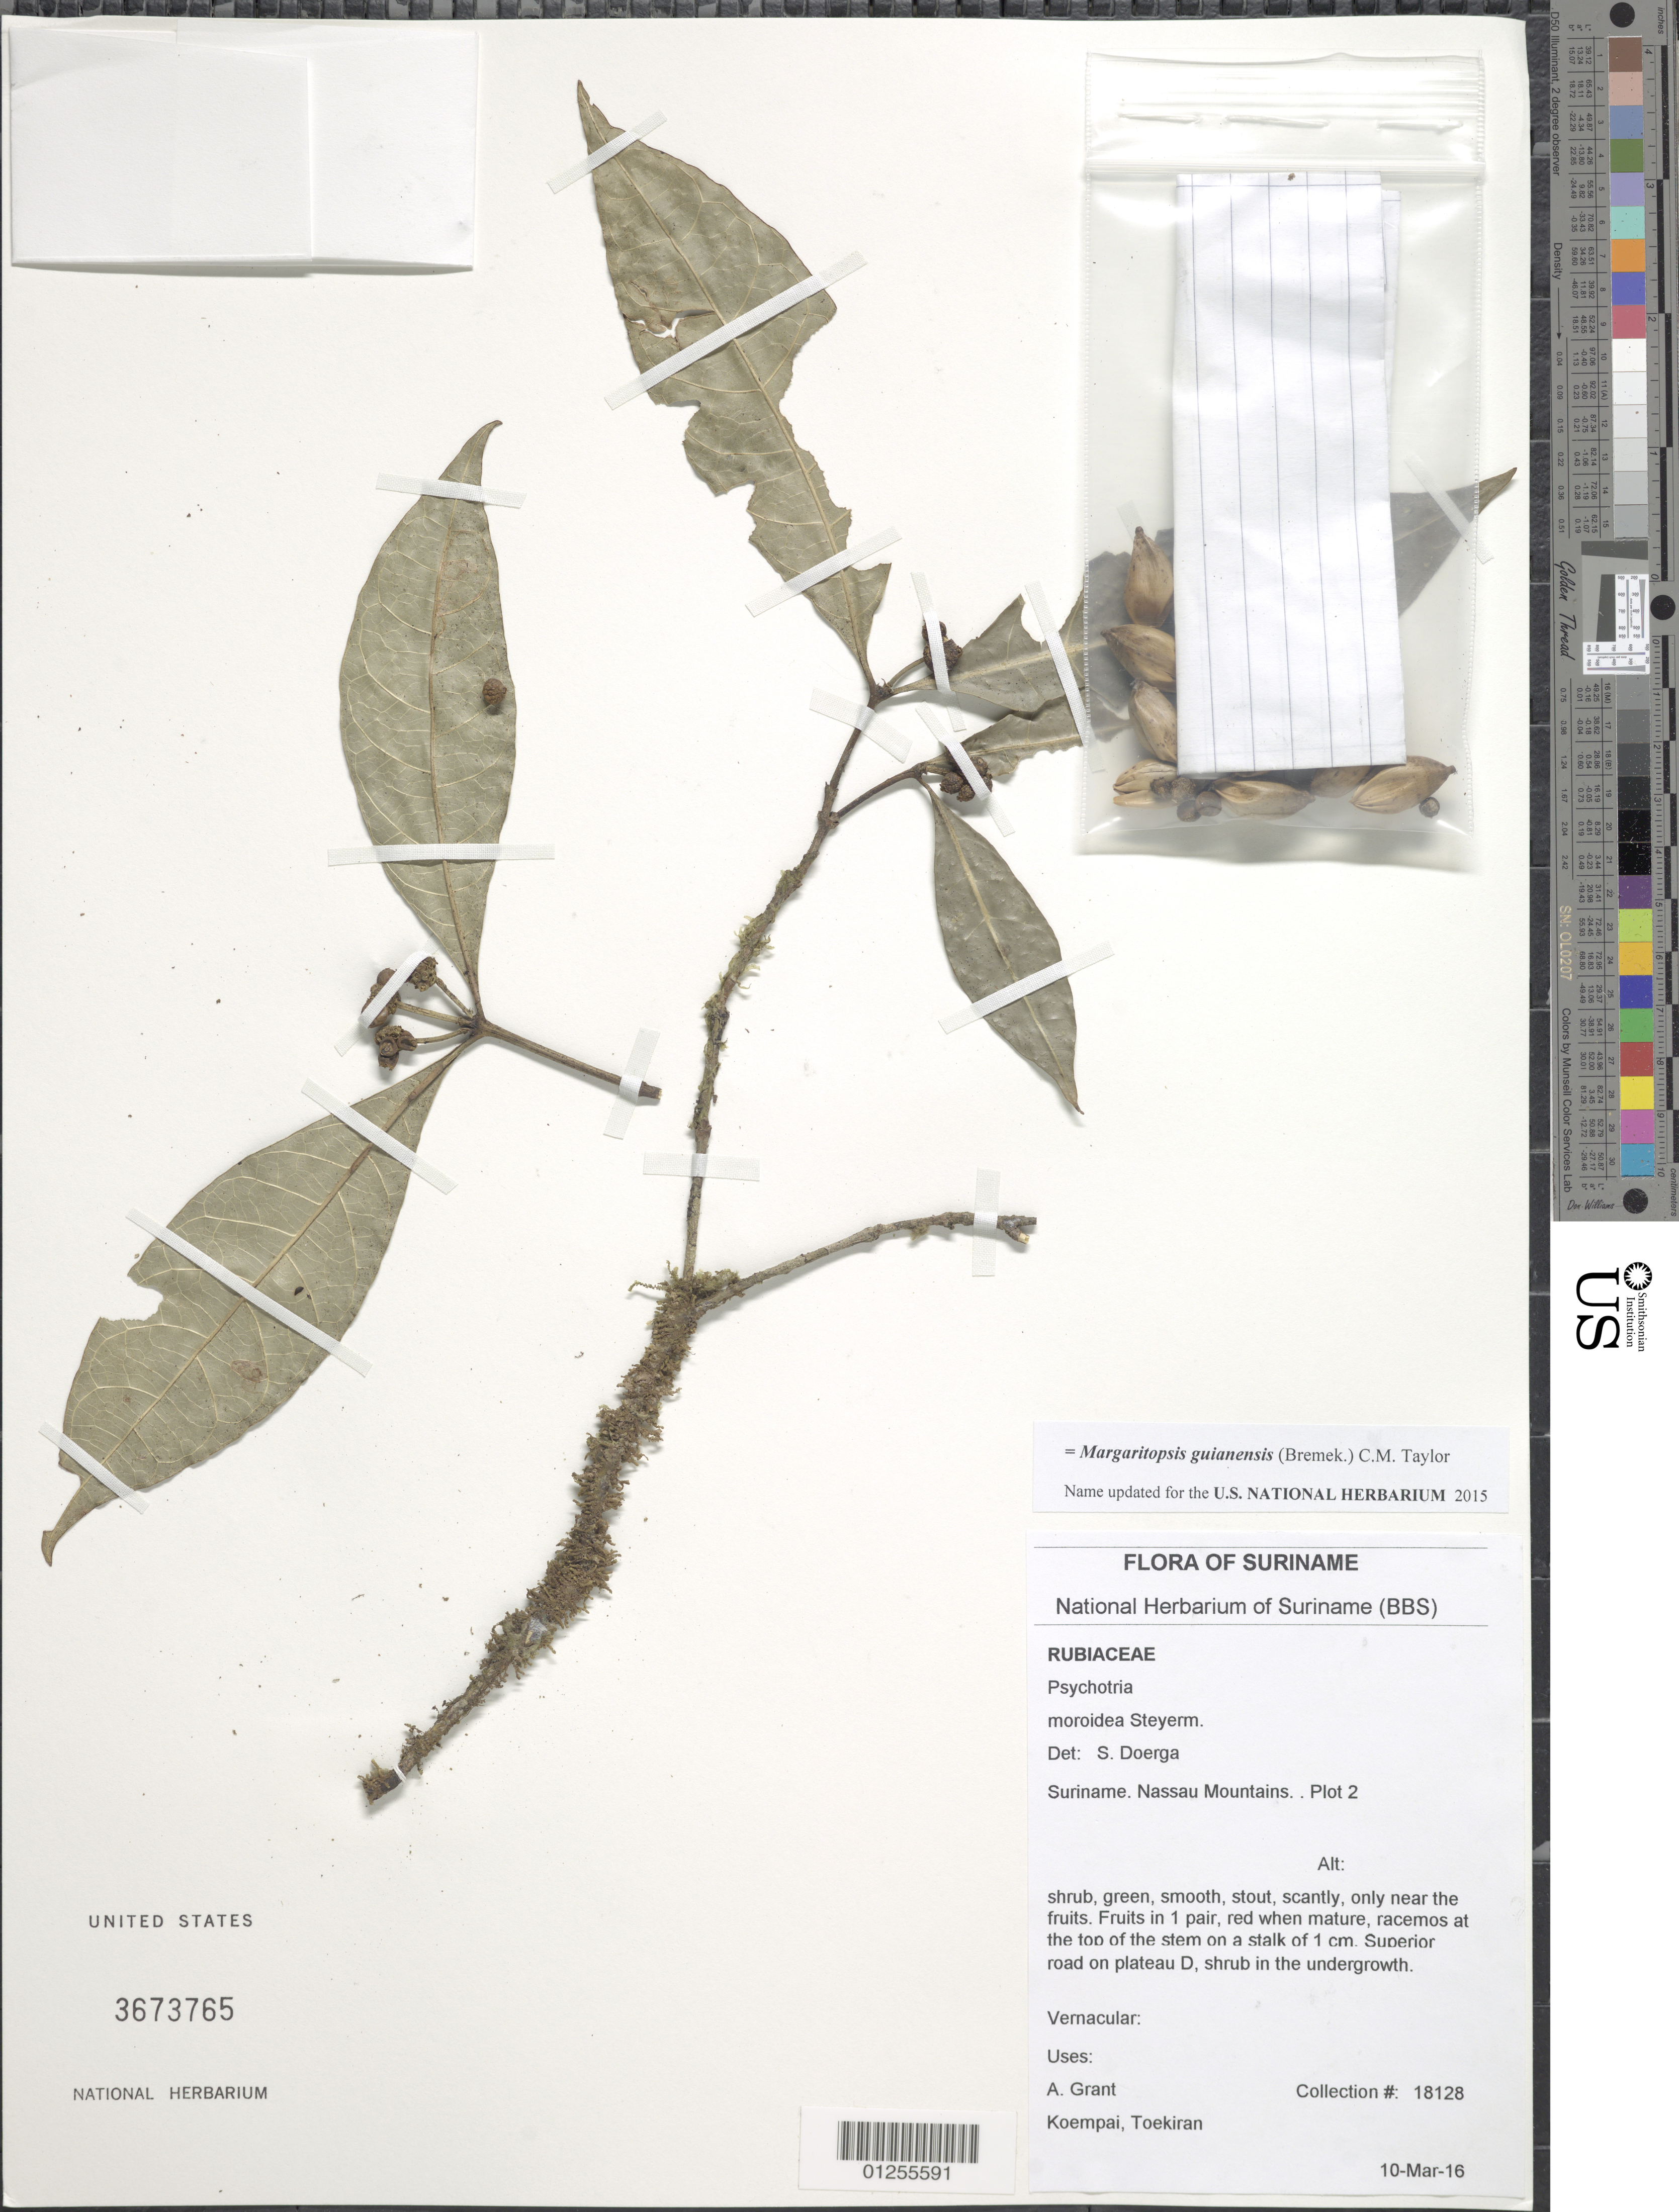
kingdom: Plantae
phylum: Tracheophyta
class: Magnoliopsida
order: Gentianales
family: Rubiaceae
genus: Psychotria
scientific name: Psychotria moroidea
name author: Steyerm.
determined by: Doerga, S.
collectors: A. Grant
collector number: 18128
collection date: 2010-03-16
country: Suriname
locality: Nassau Mountains. Plot 2. Superior road on plateau D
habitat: Shrub in the undergrowth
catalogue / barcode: US 3673765